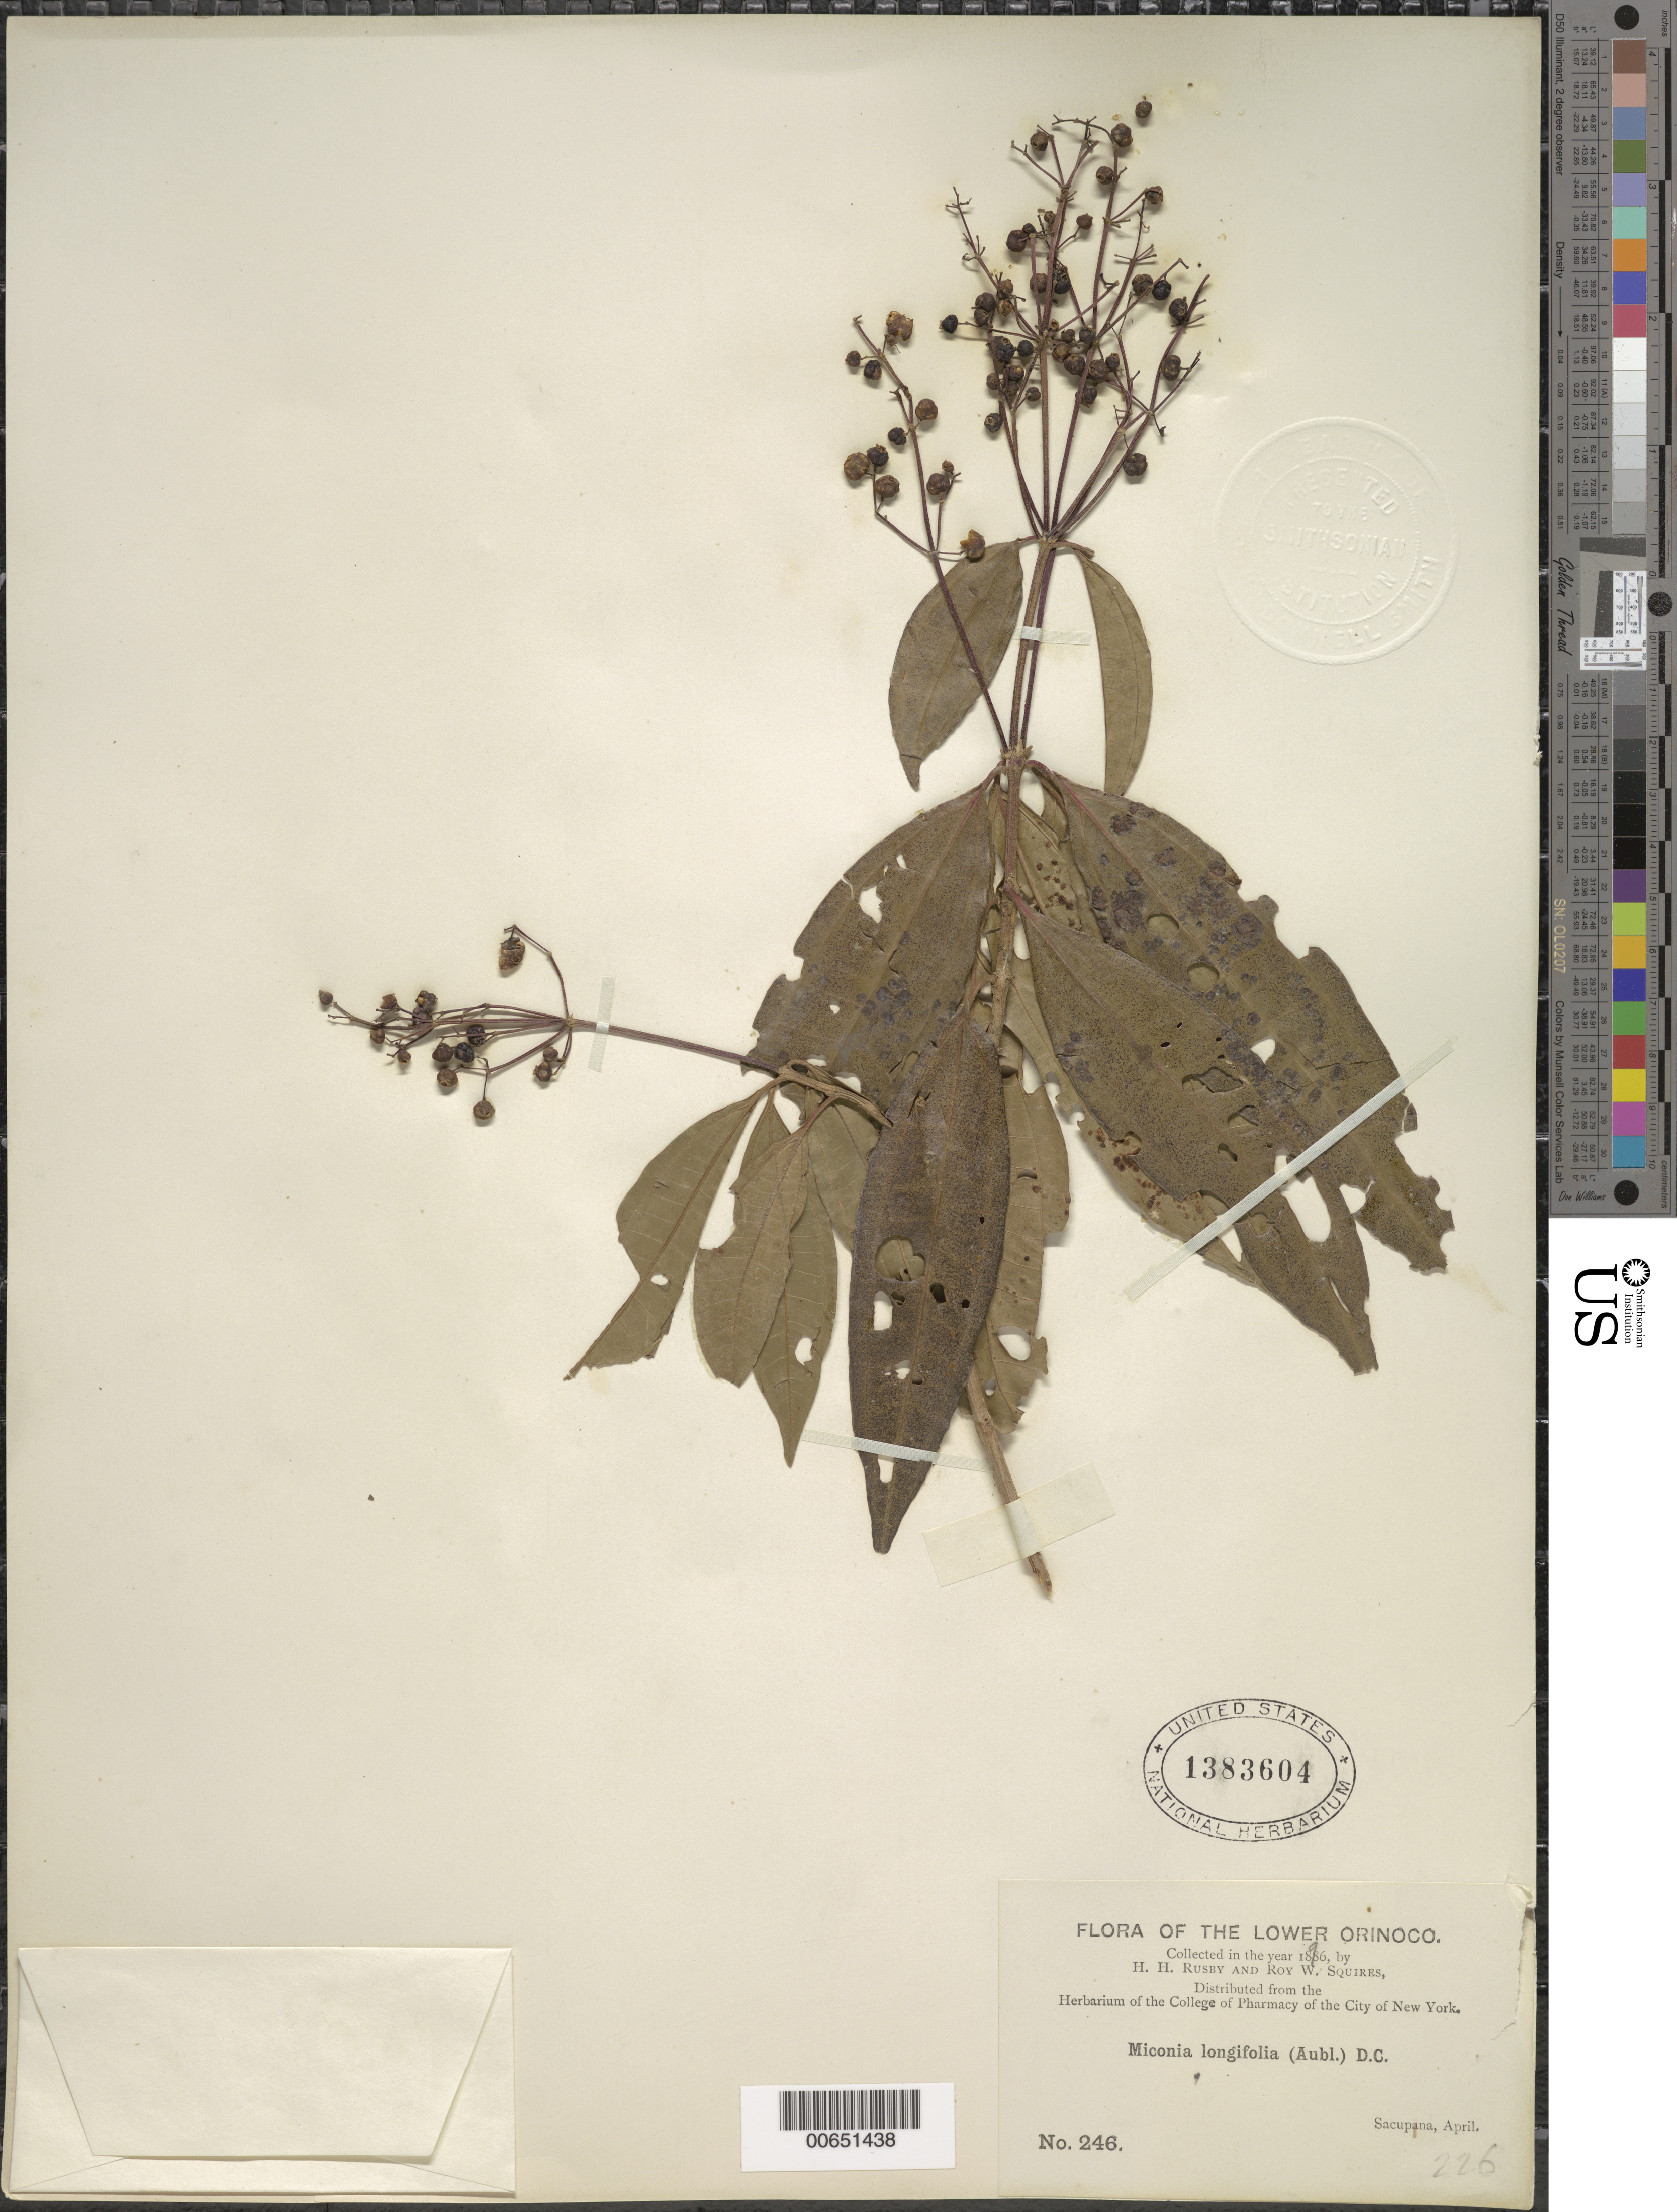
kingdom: Plantae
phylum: Tracheophyta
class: Magnoliopsida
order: Myrtales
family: Melastomataceae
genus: Miconia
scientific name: Miconia longifolia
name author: (Aubl.) DC.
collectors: H. H. Rusby & R. Squires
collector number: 226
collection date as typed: April 1896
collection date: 1896-04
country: Venezuela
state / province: Delta Amacuro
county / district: Antonio Díaz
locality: Lower Orinoco, Sacupana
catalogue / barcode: US 1383604